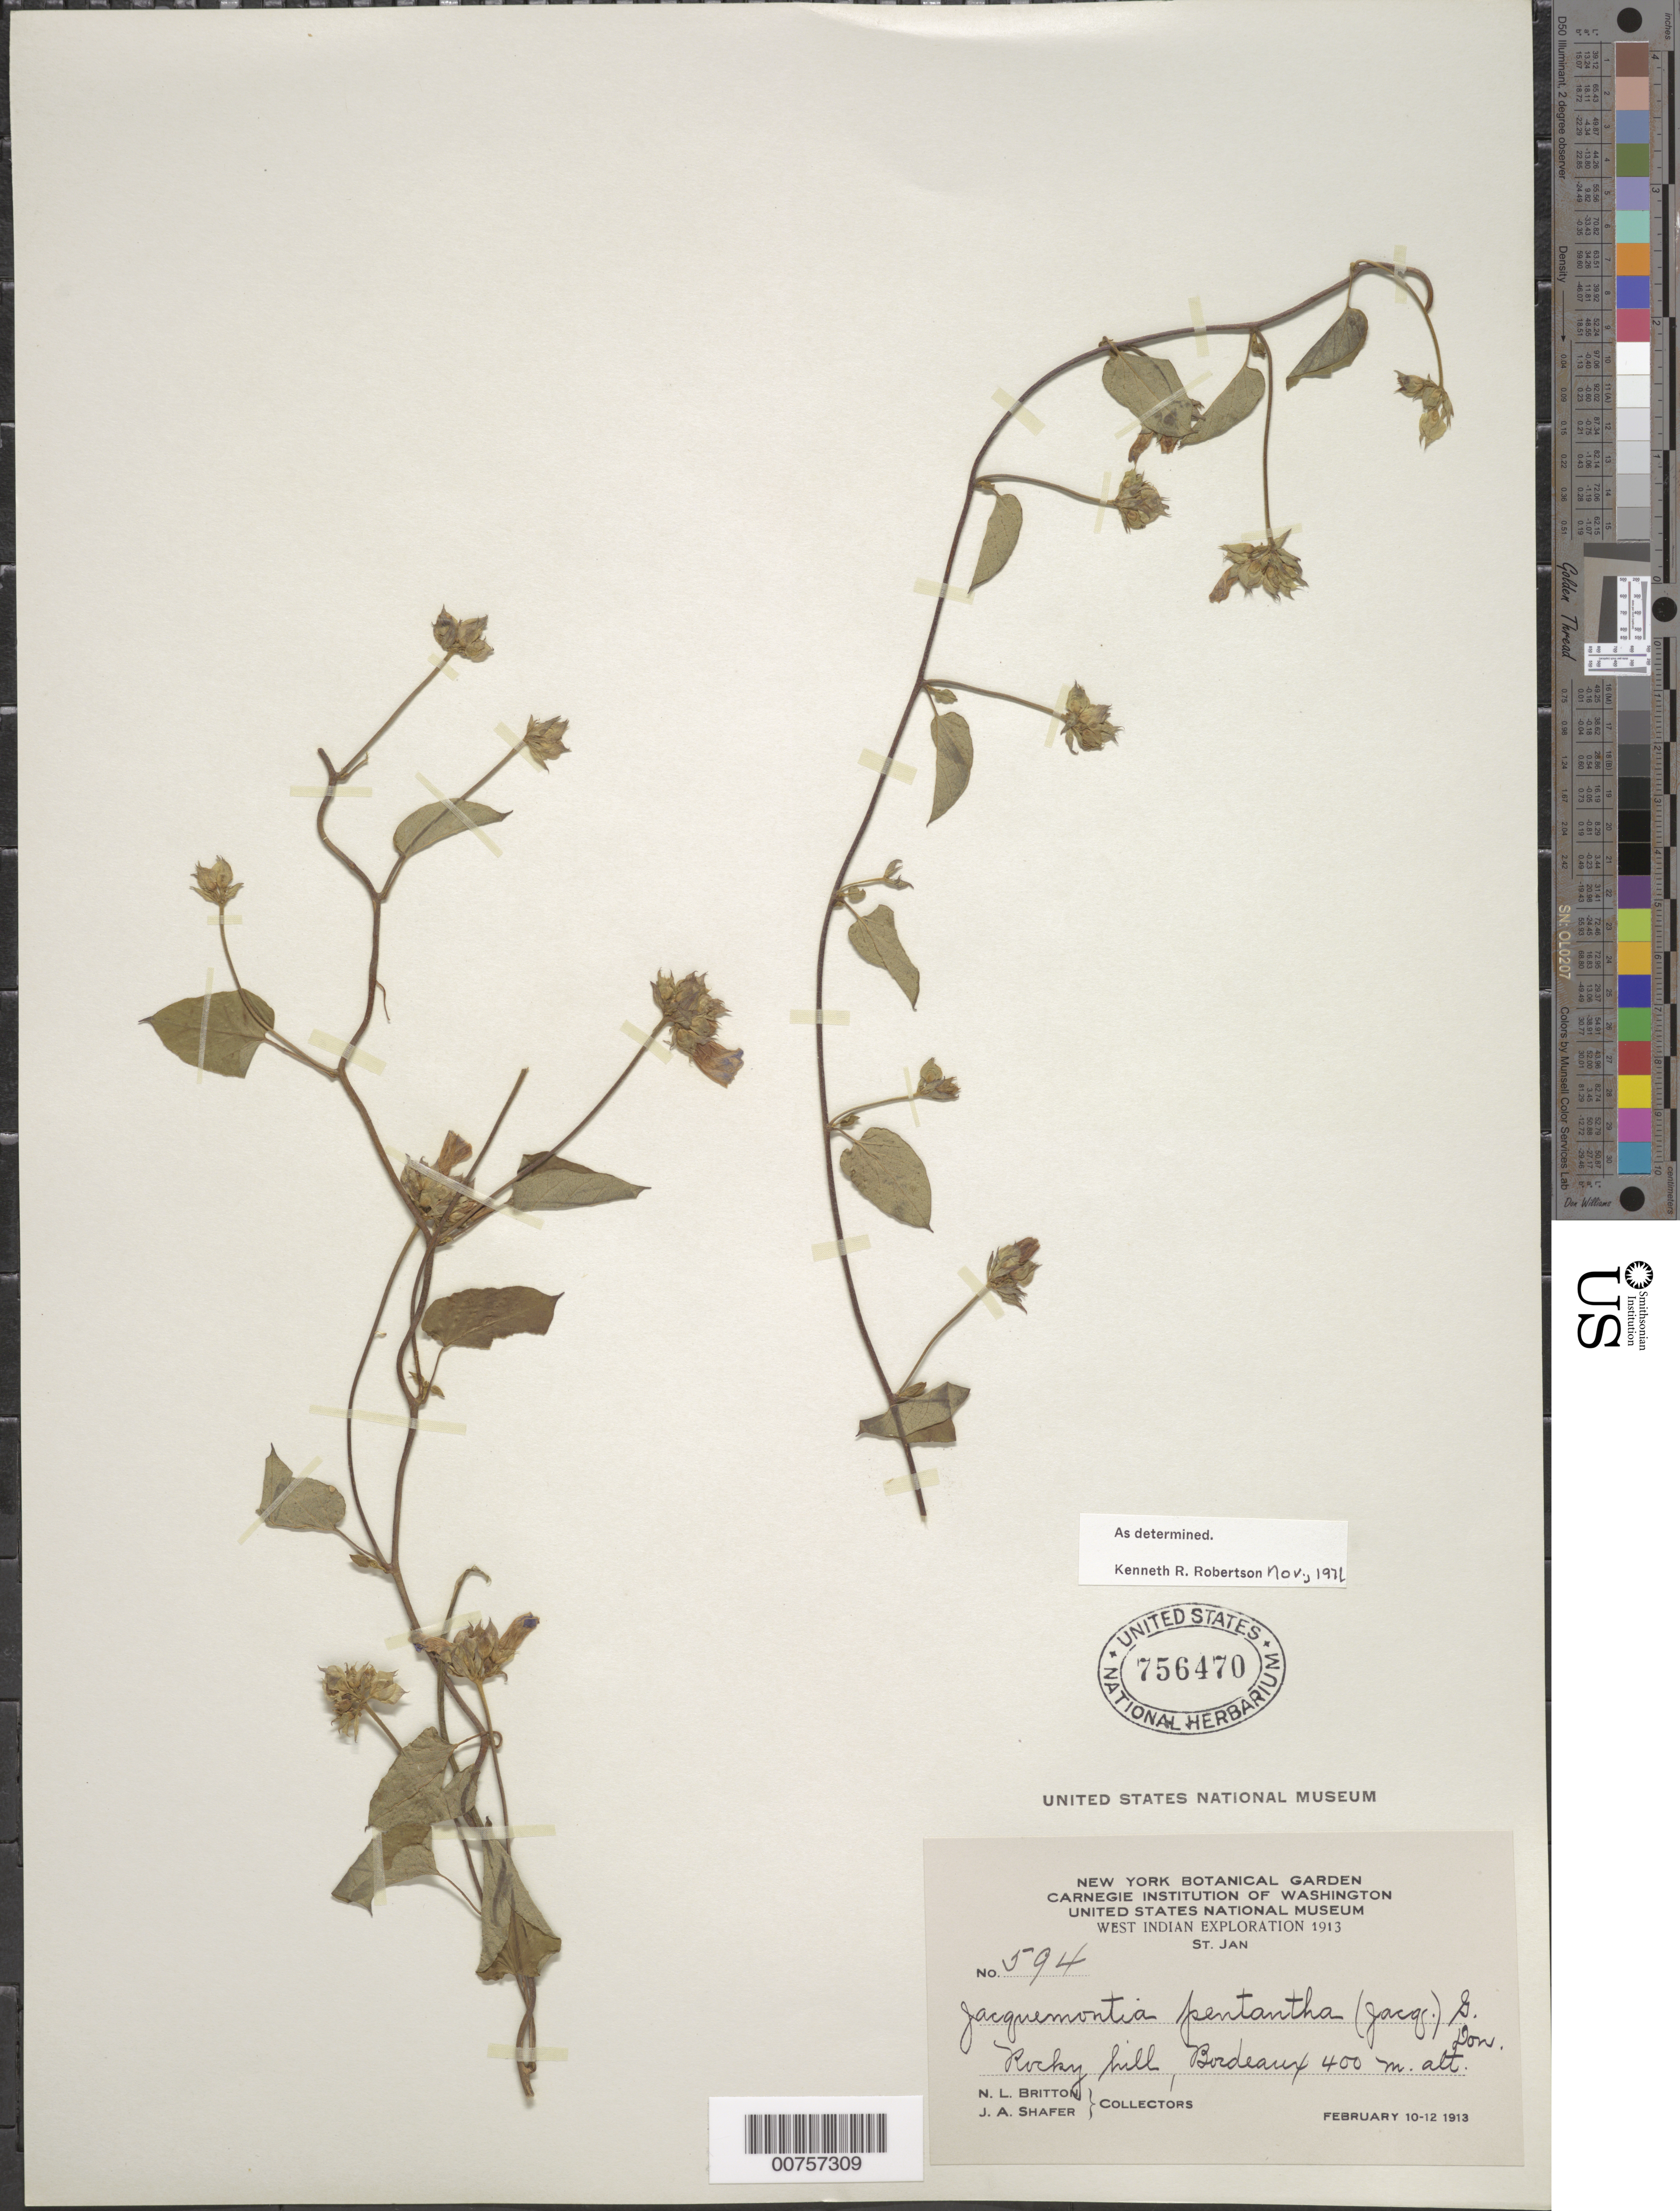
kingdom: Plantae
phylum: Tracheophyta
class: Magnoliopsida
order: Solanales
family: Convolvulaceae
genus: Jacquemontia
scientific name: Jacquemontia pentanthos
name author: (Jacq.) G. Don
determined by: Robertson, K. R.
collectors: N. Britton & J. A. Shafer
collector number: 594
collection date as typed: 10 Feb 1913 to 12 Feb 1913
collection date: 1913-02-10/1913-02-12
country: U.S. Virgin Islands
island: St. John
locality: Bordeaux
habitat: Rocky hill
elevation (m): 400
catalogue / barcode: US 756470